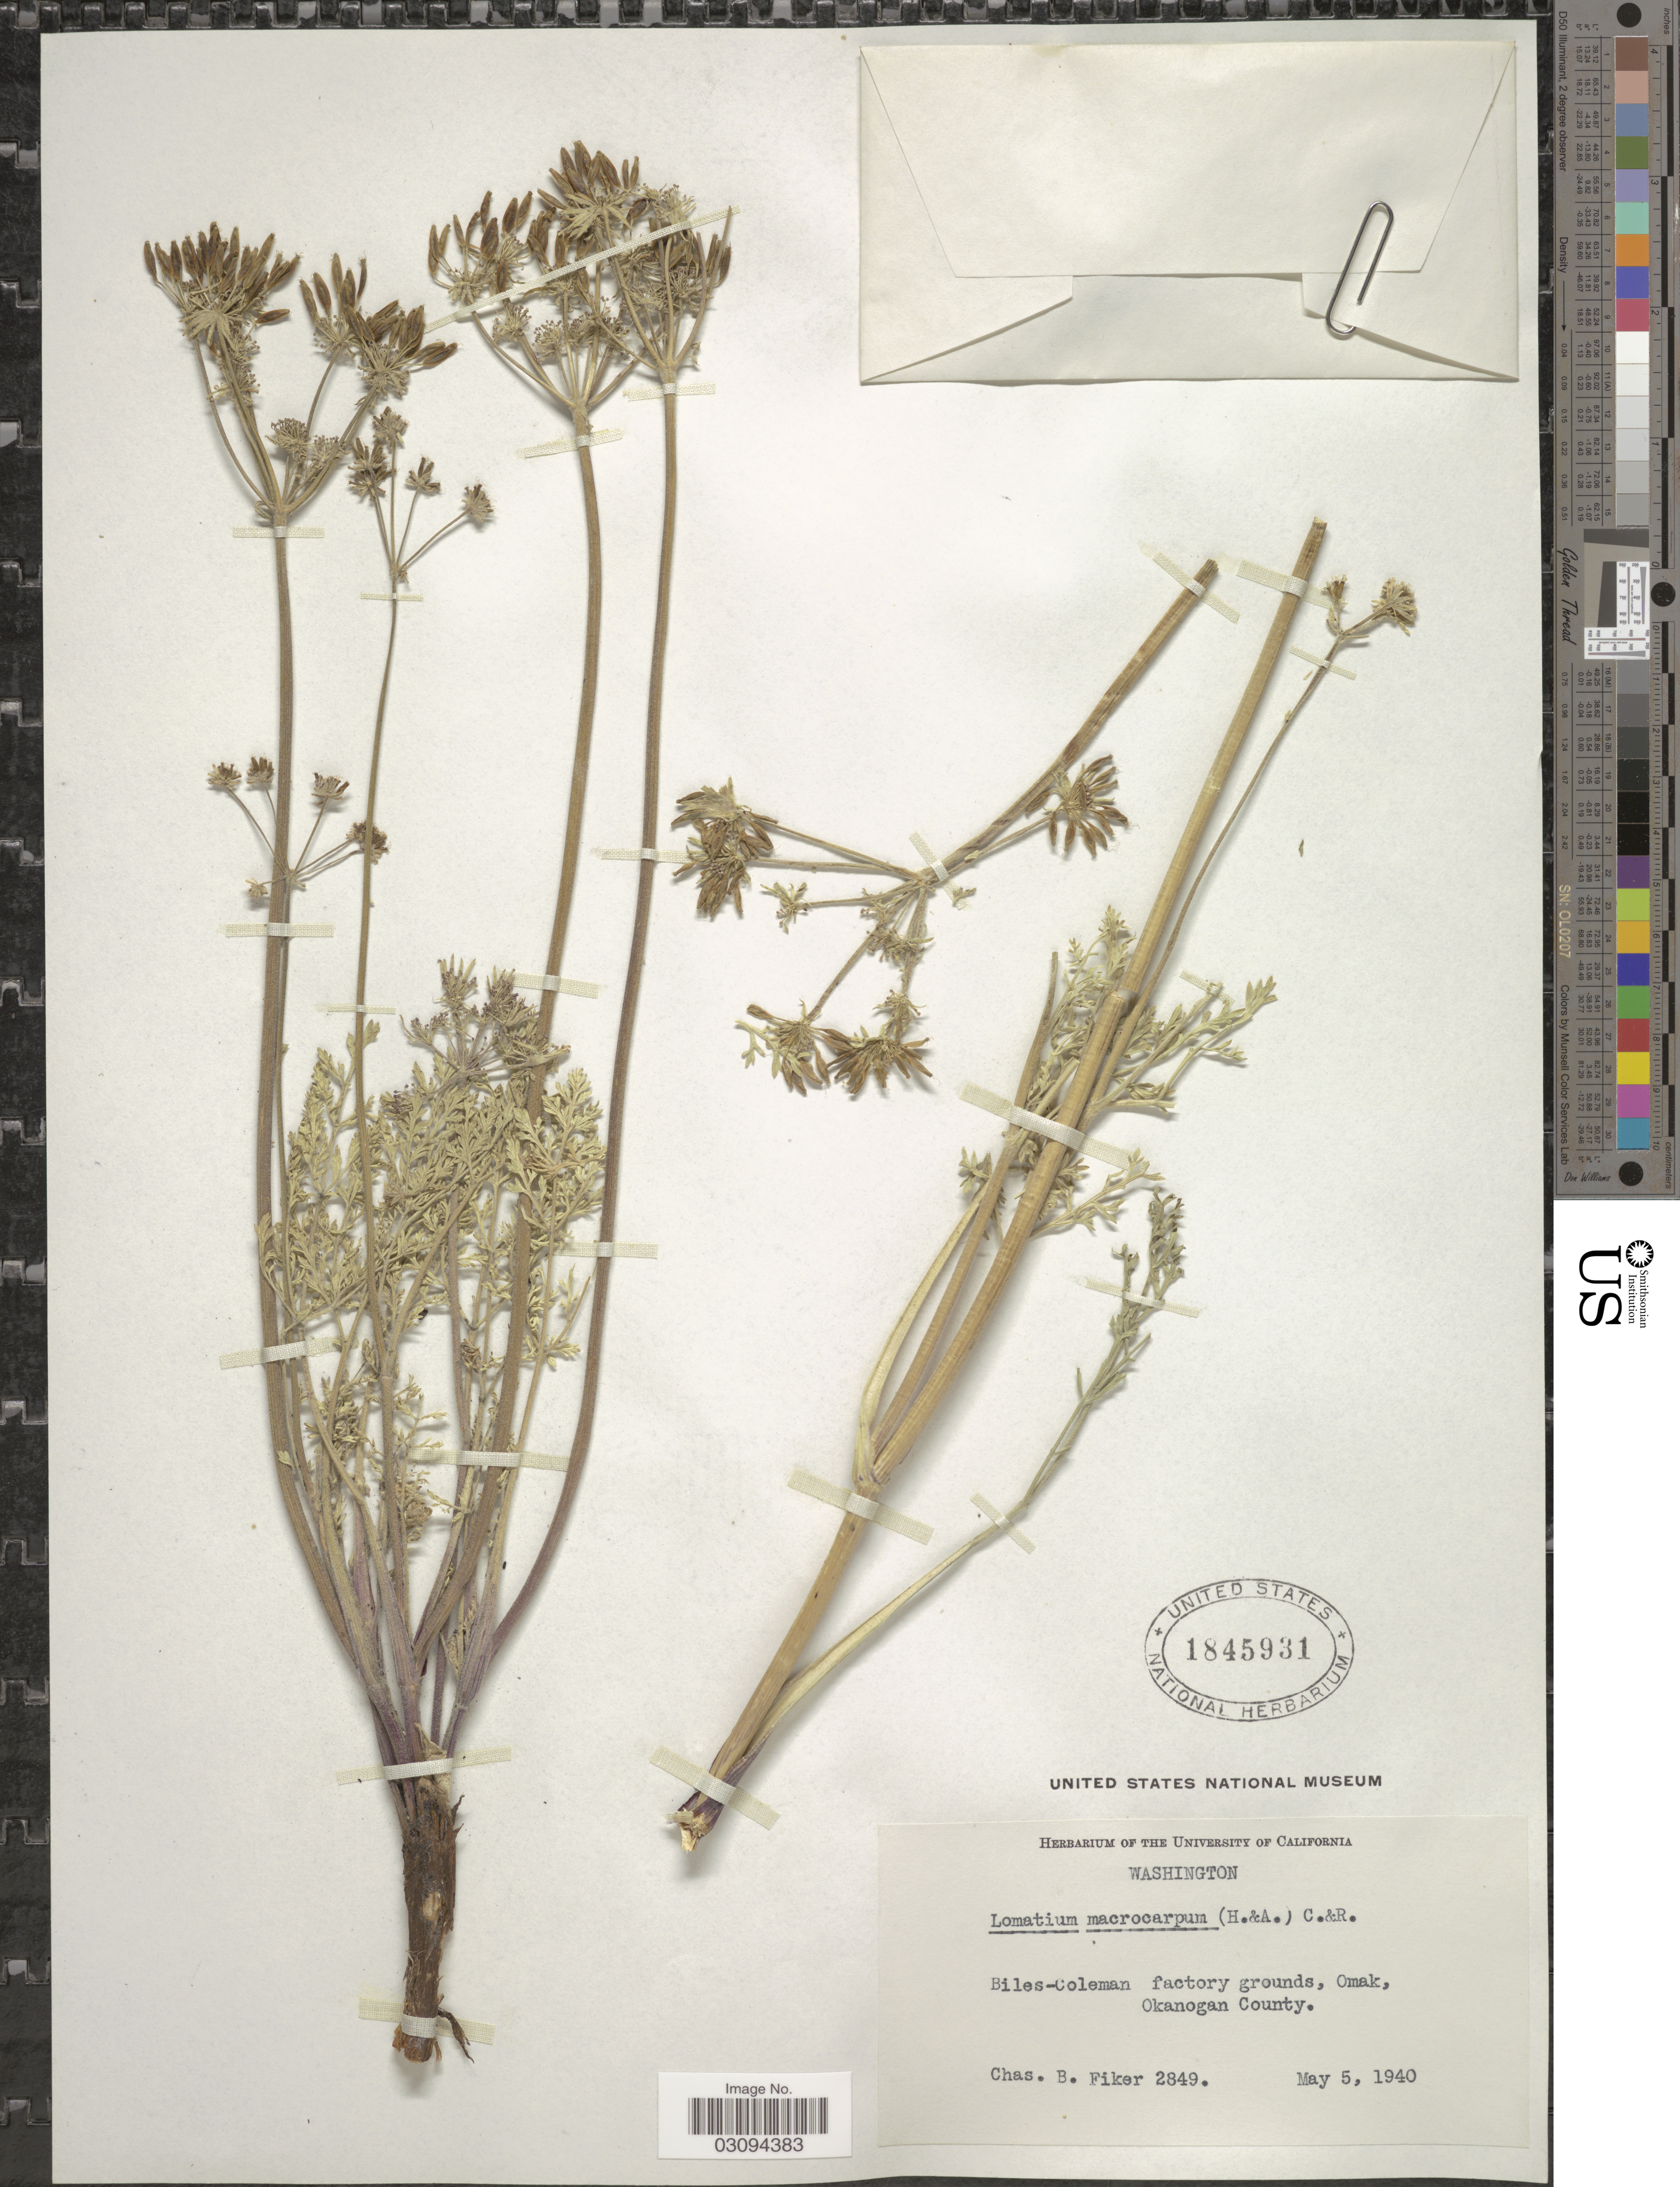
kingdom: Plantae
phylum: Tracheophyta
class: Magnoliopsida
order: Apiales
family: Apiaceae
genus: Lomatium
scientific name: Lomatium macrocarpum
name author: (Hook. et al.) J.M. Coult. & Rose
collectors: C. Fiker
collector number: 2849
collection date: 1940-05-05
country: United States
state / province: Washington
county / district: Okanogan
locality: Biles-Coleman factory grounds, Omak, Okanogan County.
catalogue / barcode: US 1845931